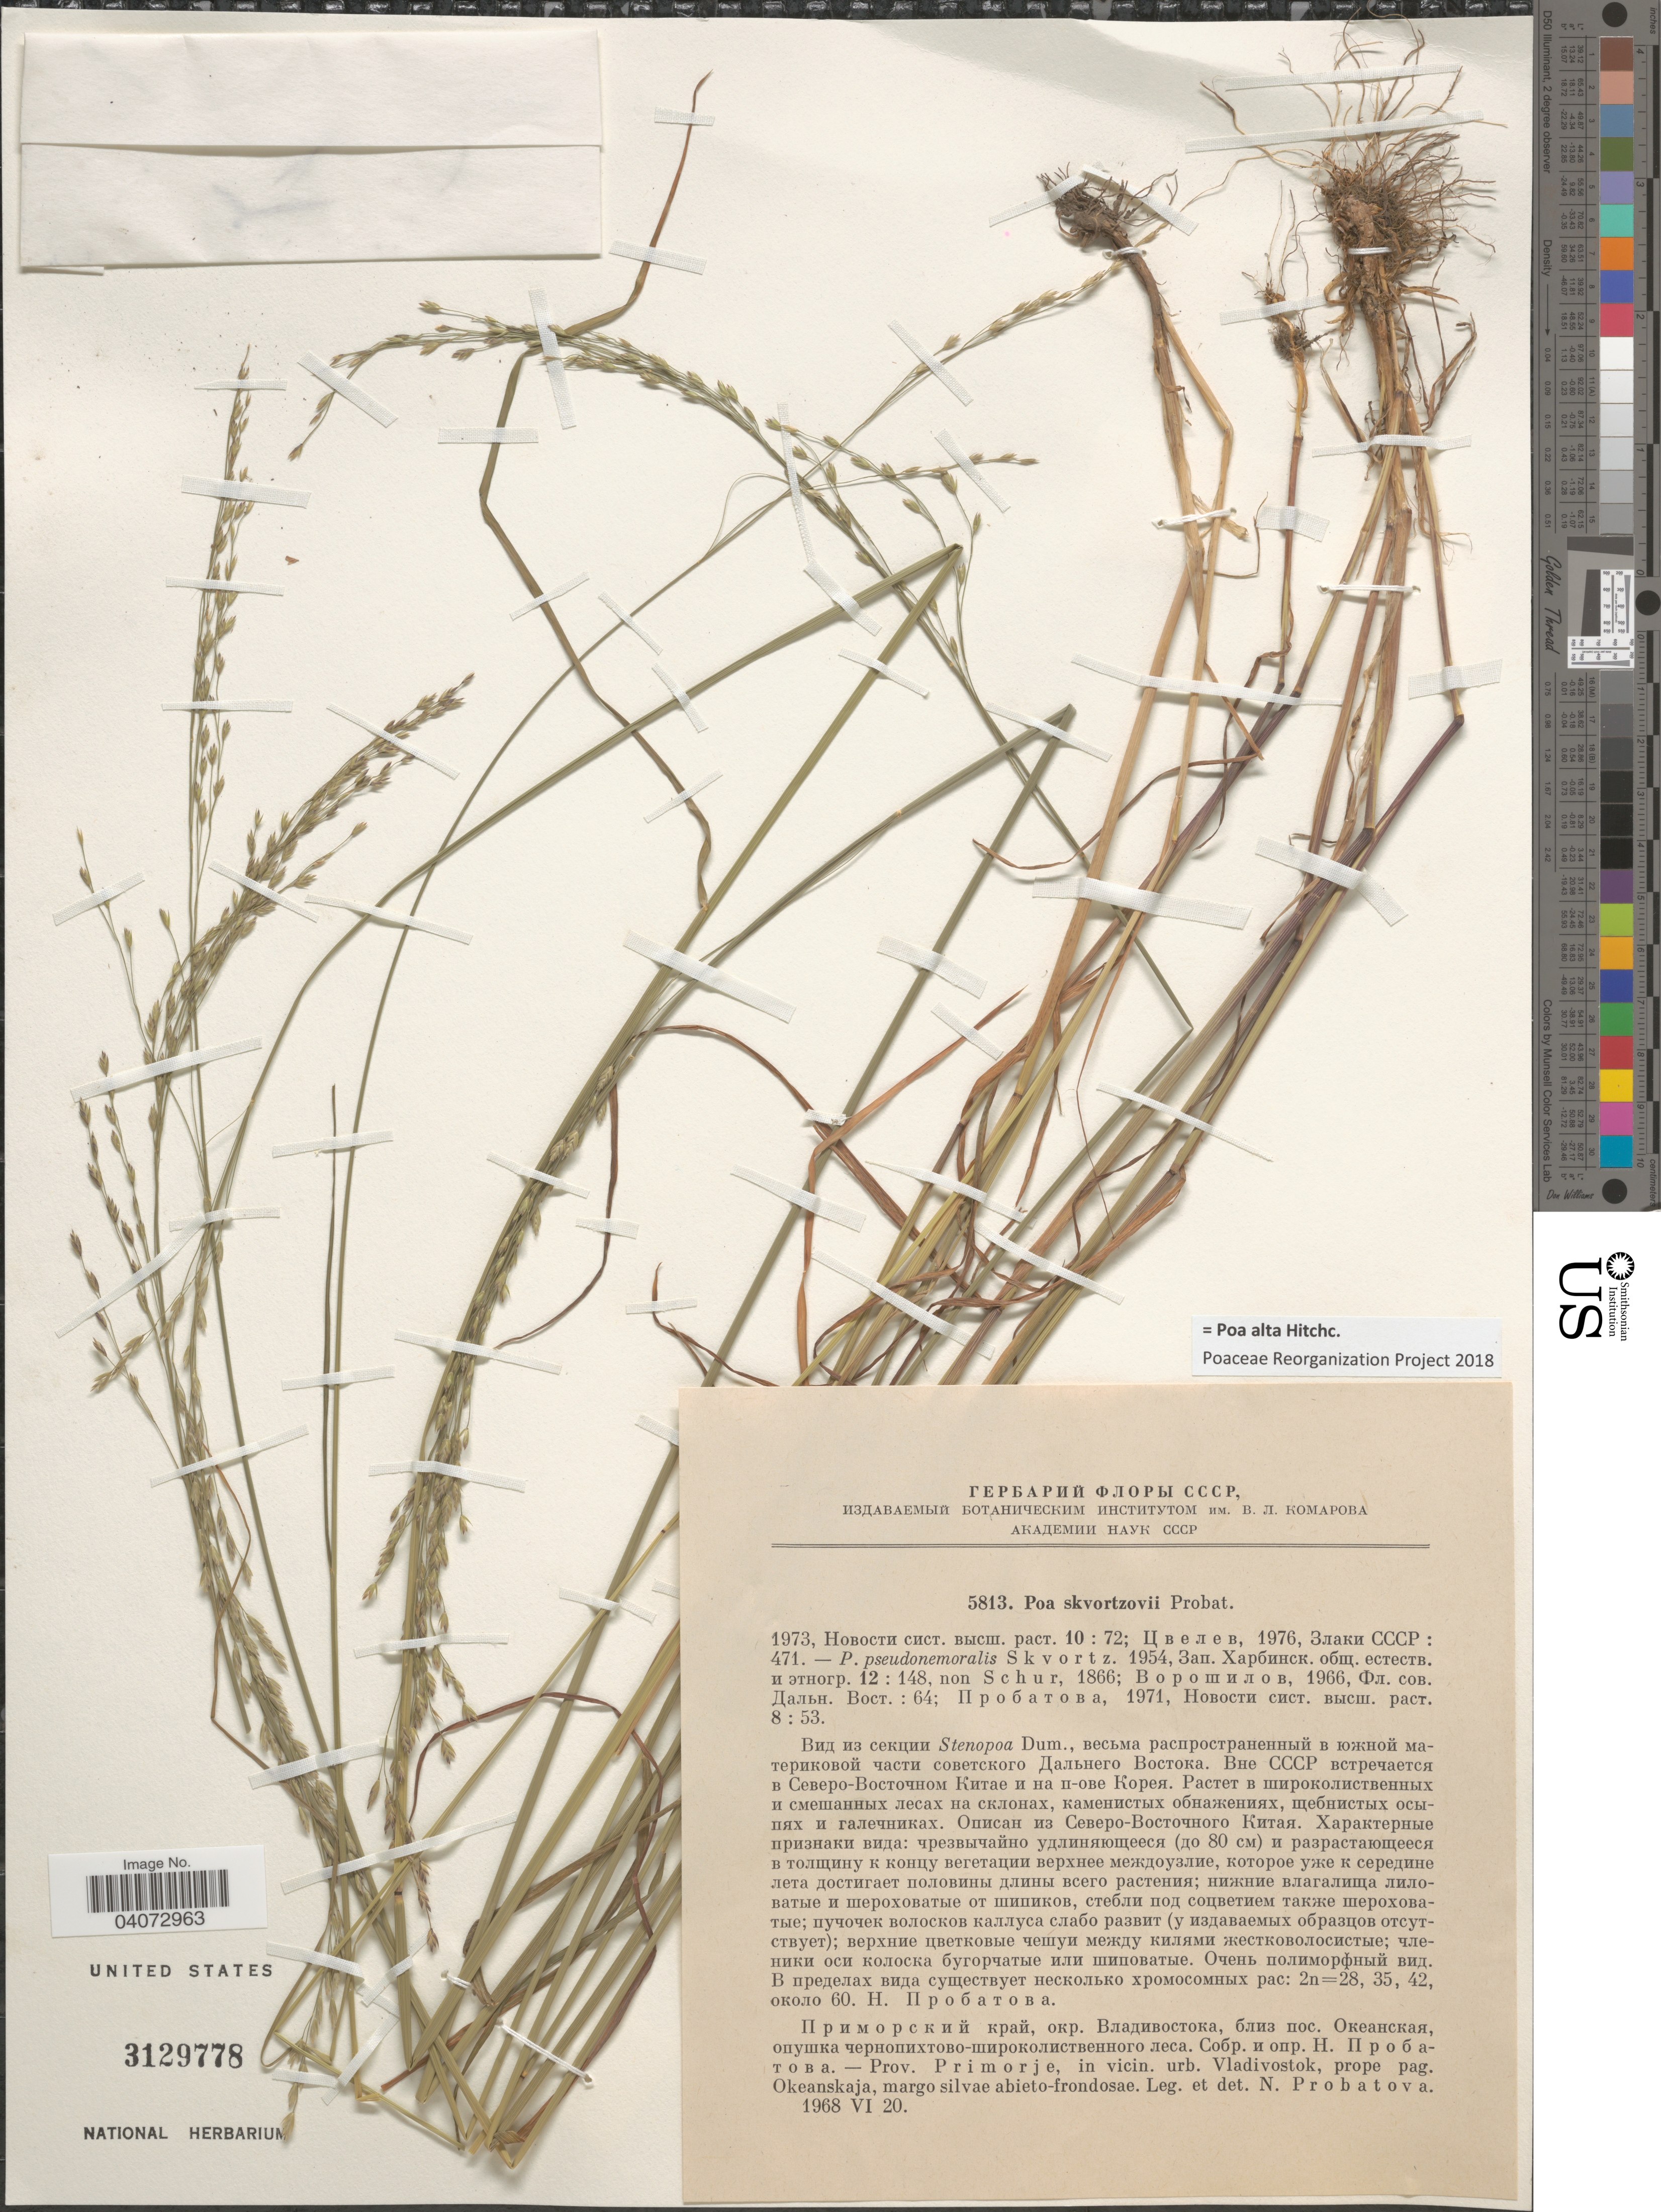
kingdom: Plantae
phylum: Tracheophyta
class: Liliopsida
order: Poales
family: Poaceae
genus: Poa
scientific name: Poa alta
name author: Hitchc.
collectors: N. S. Probatova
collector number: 5813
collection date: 1968-06-20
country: Russian Federation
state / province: Primorsky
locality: Prov. Primorje, In vicin. urb. Vladivostok, prope pag. Okeanskaja, margo silvae abieto-frondosae.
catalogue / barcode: US 3129778